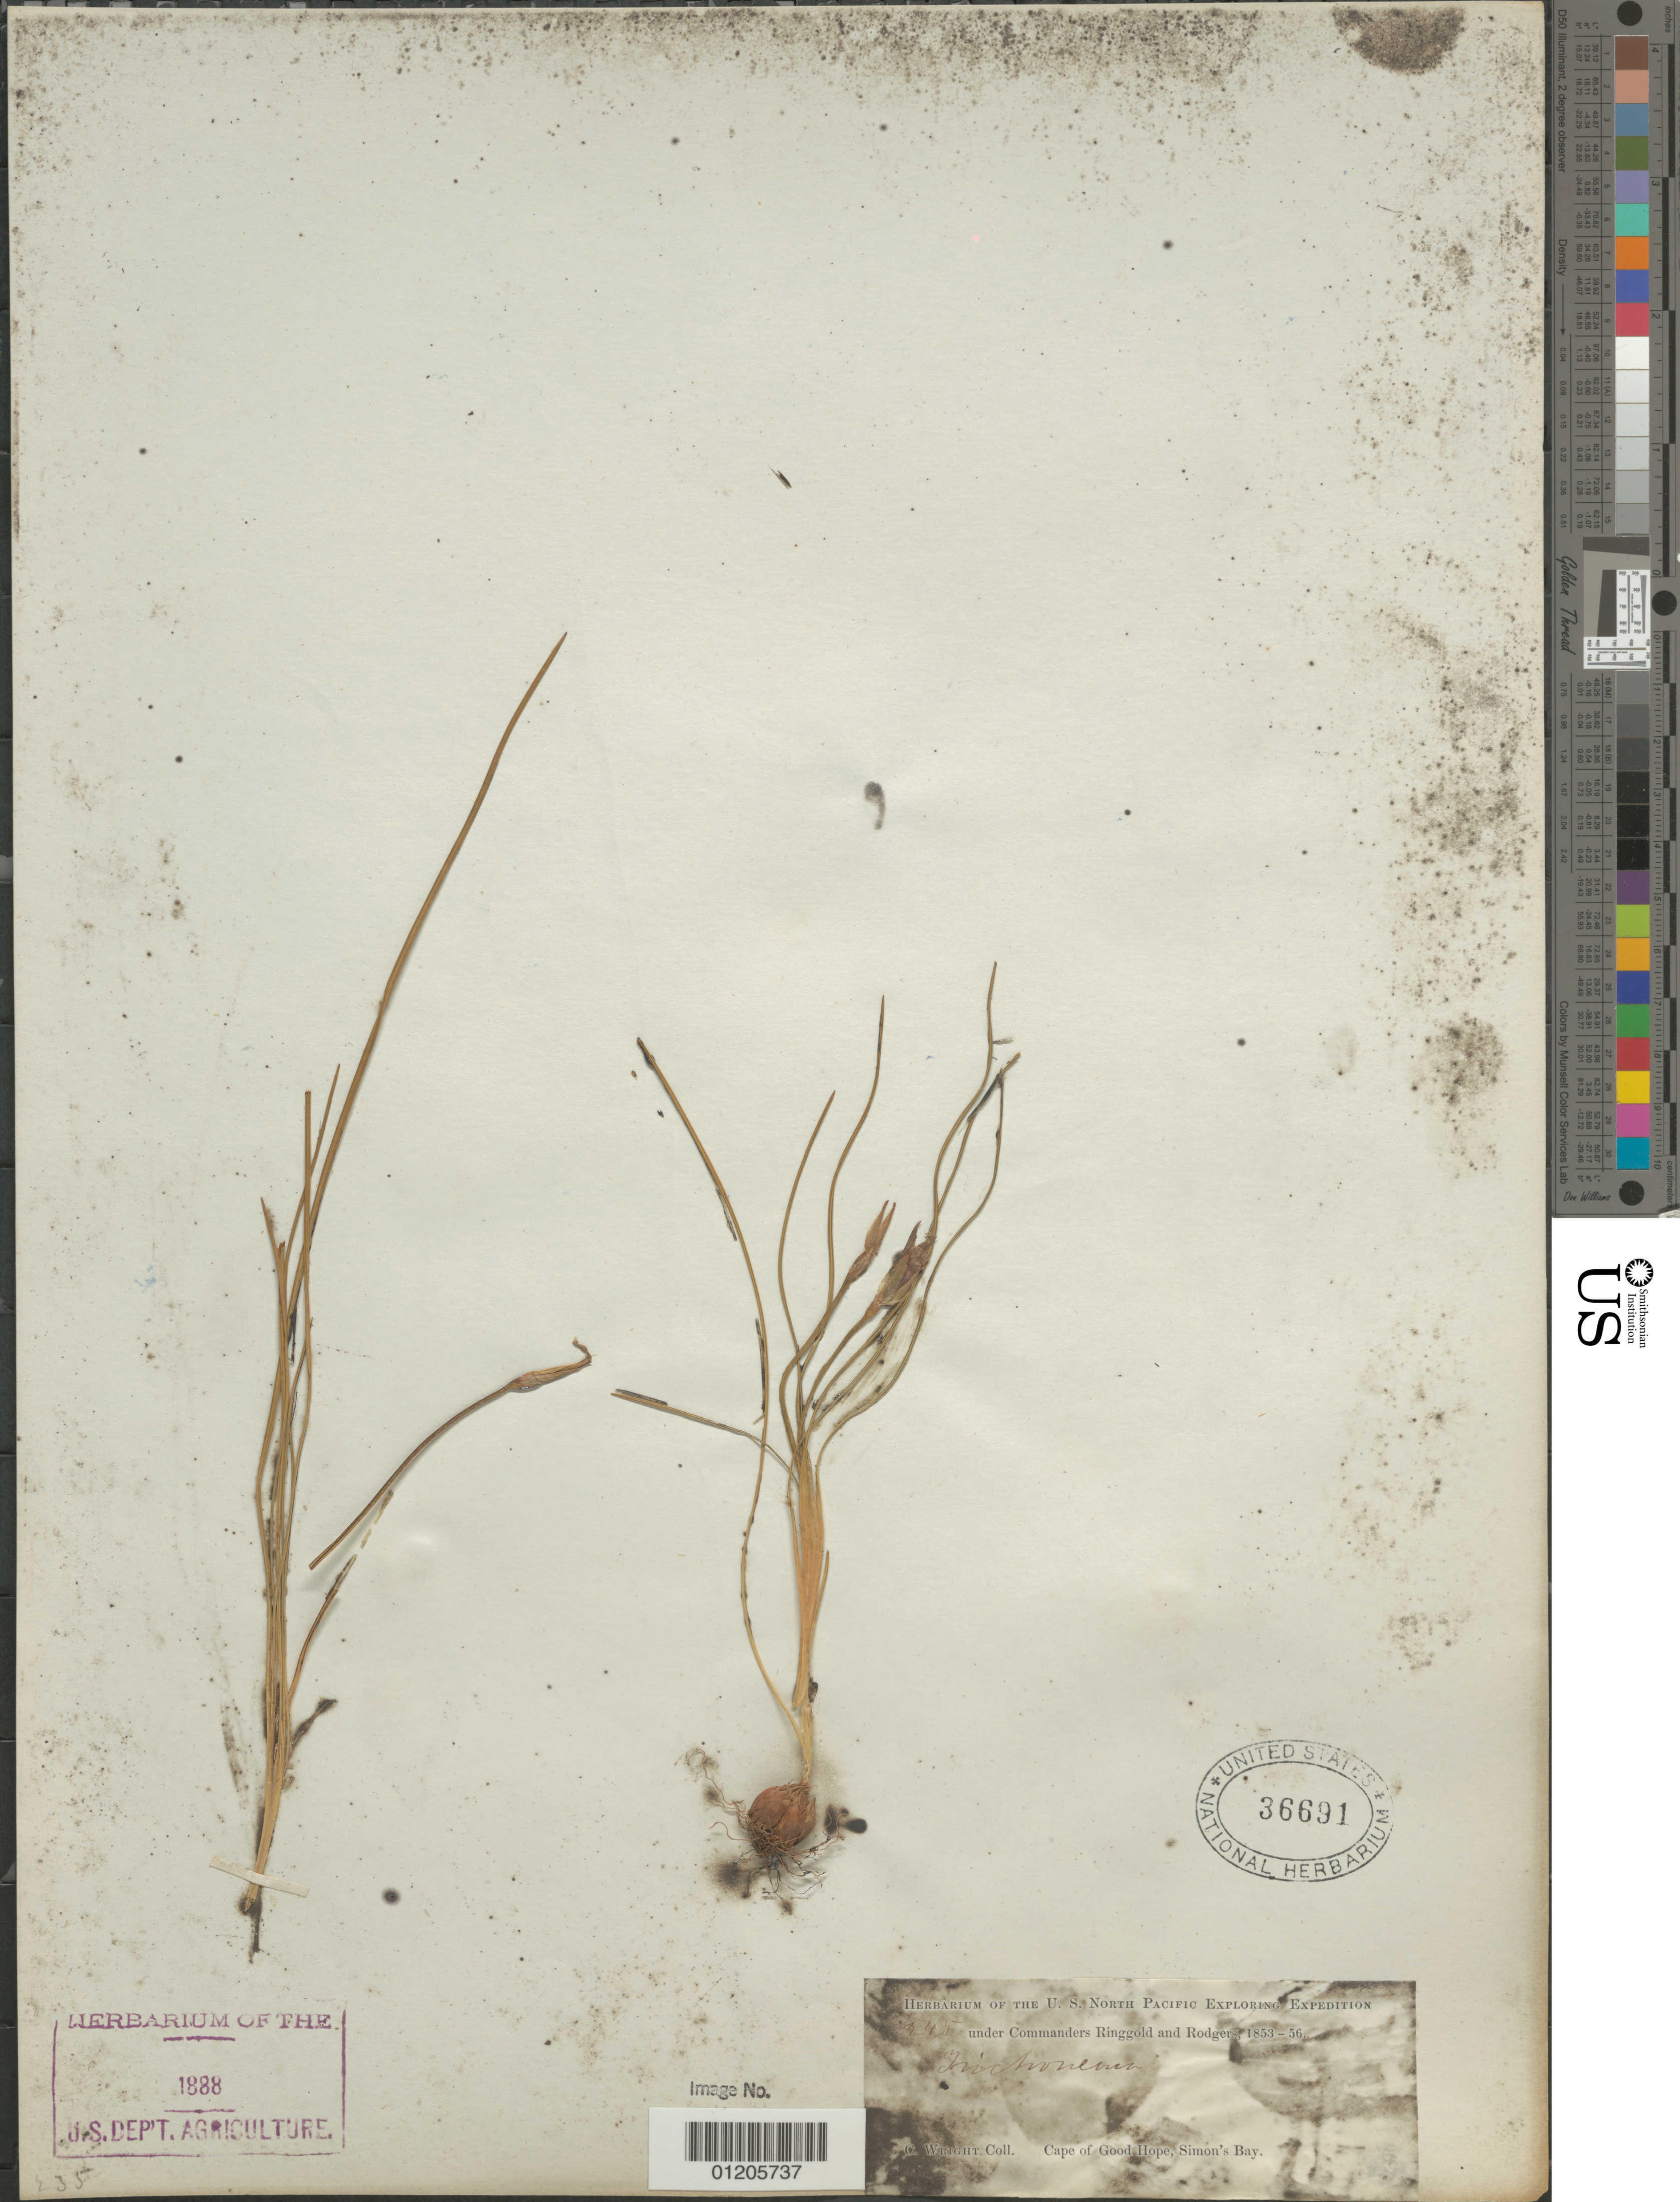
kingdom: Plantae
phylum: Tracheophyta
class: Liliopsida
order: Asparagales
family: Iridaceae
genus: Romulea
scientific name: Romulea sp.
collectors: C. Wright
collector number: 245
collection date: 1853/1856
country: South Africa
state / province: Western Cape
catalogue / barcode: US 36691